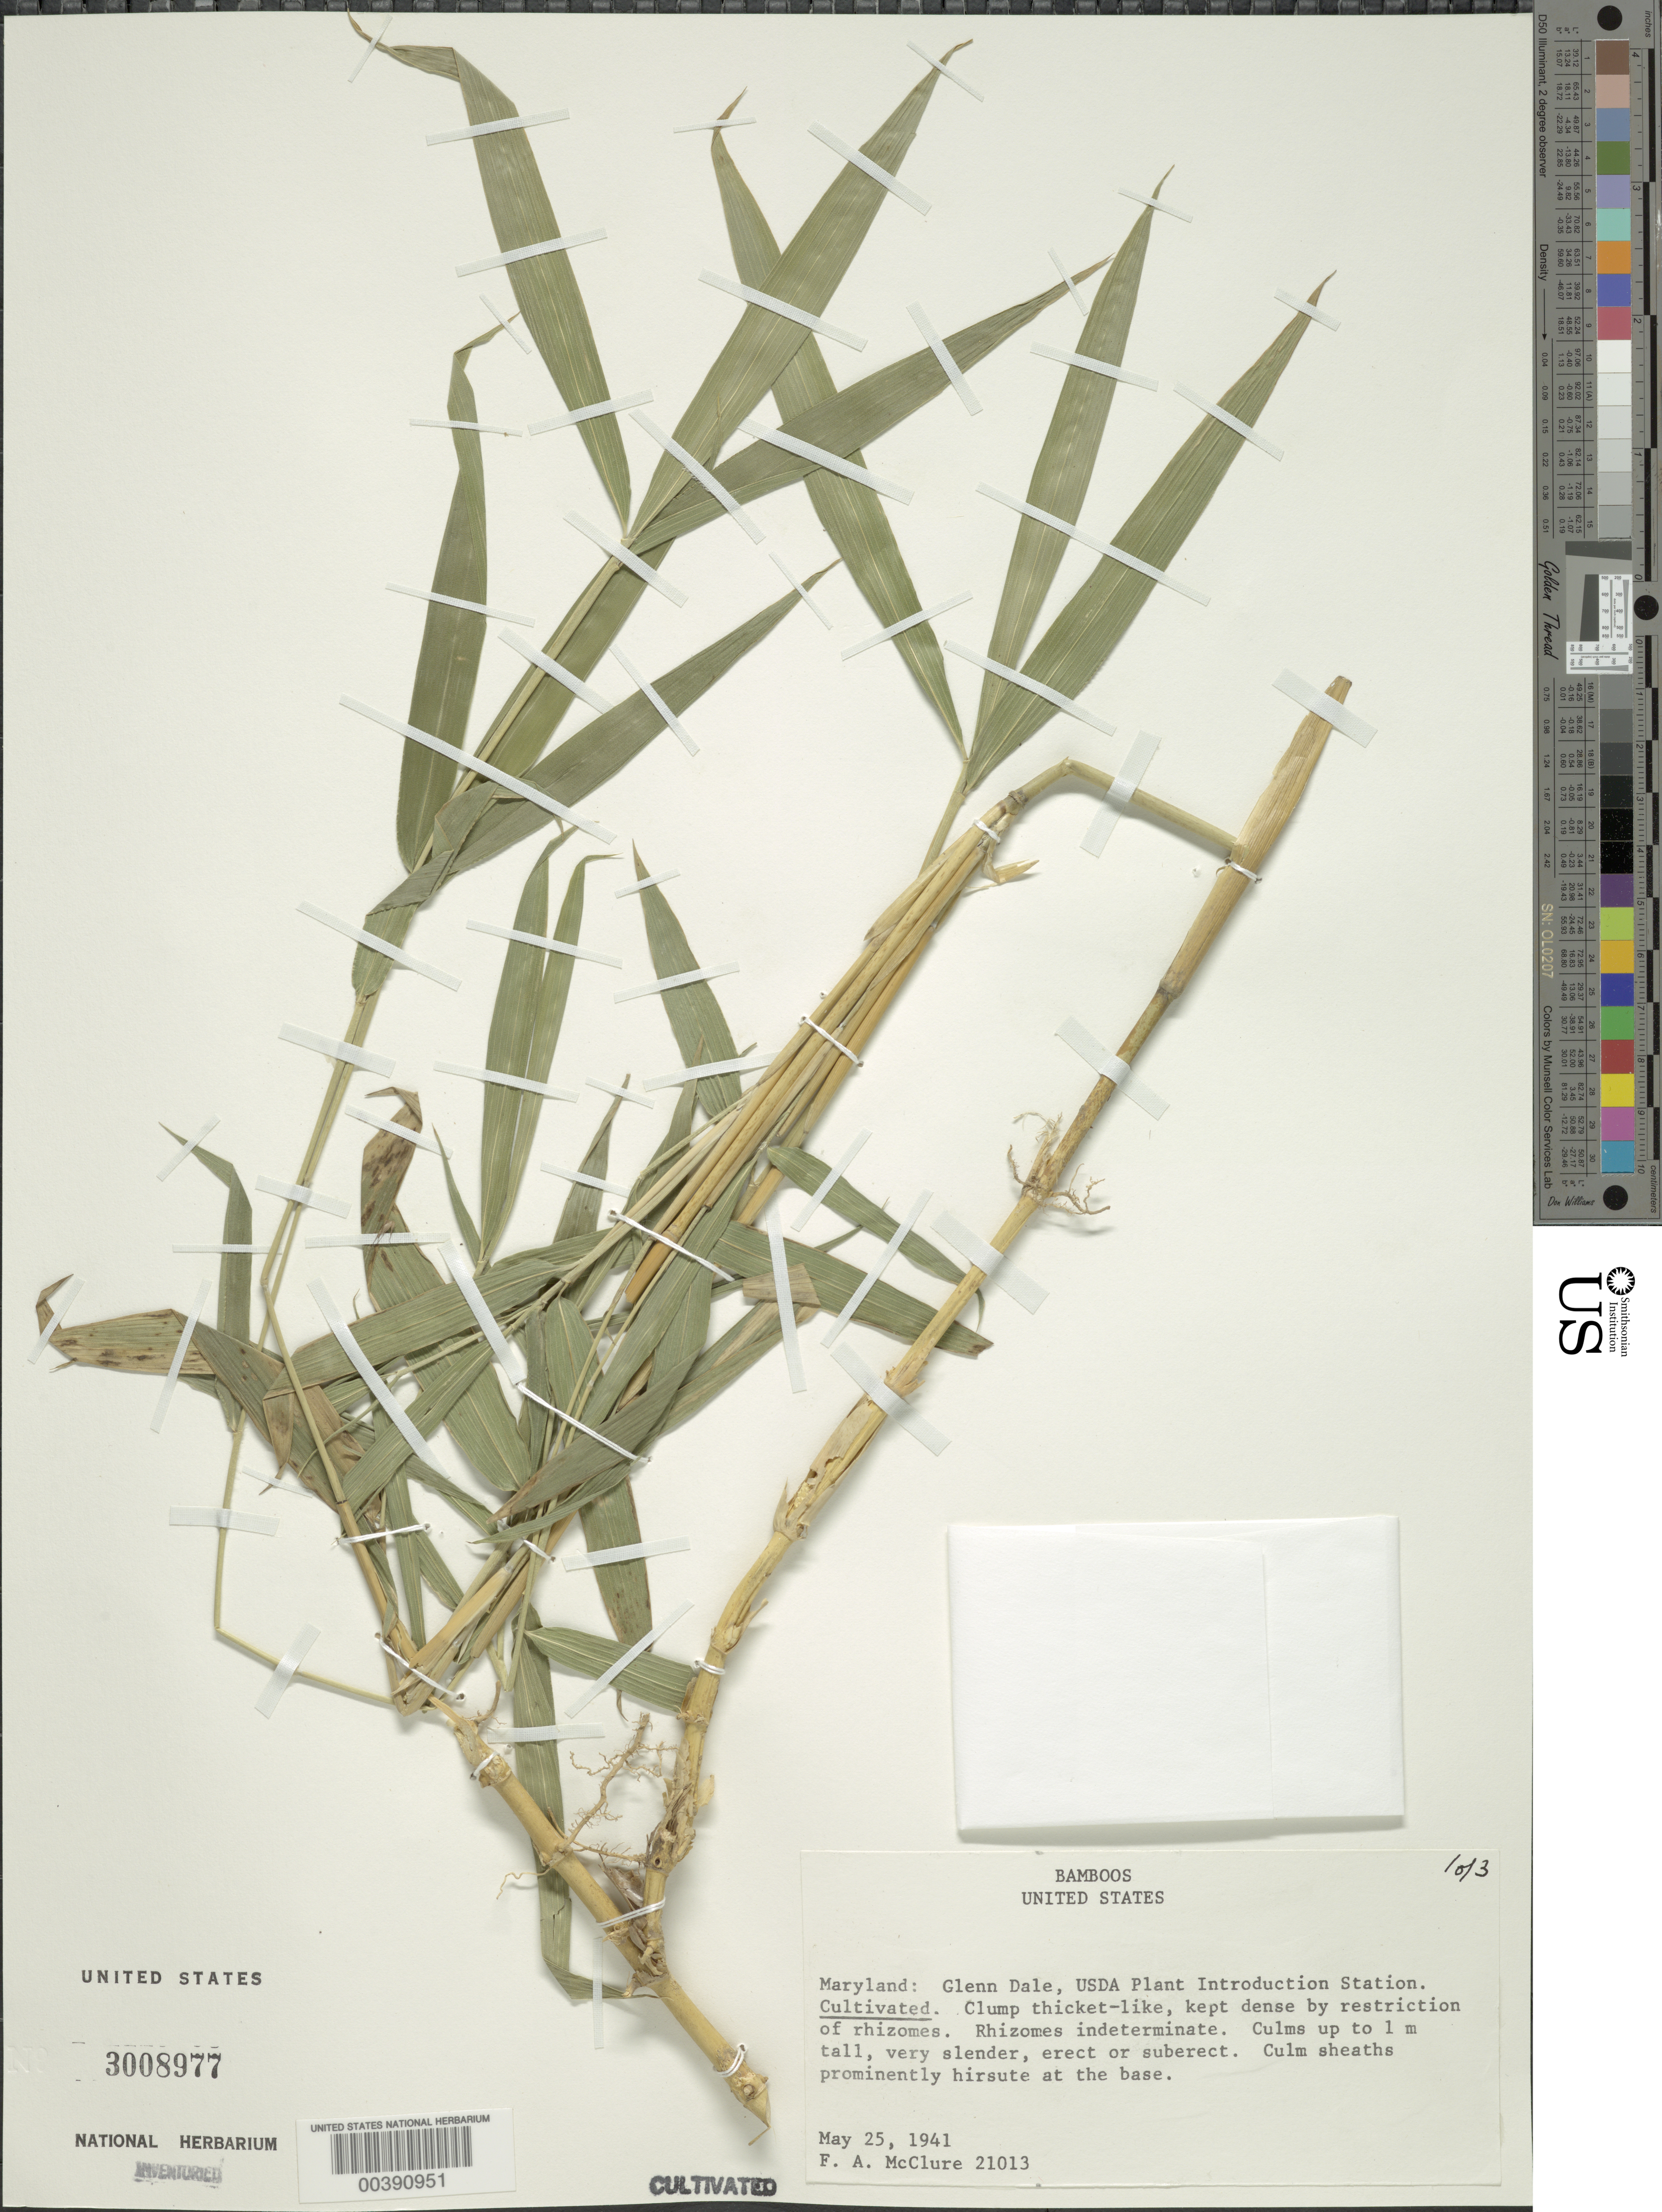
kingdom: Plantae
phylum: Tracheophyta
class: Liliopsida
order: Poales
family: Poaceae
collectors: F. A. McClure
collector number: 21013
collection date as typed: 25 May 1941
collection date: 1941-05-25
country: United States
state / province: Maryland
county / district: Prince George's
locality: Glenn dale, usda pi stat.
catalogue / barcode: US 3008977